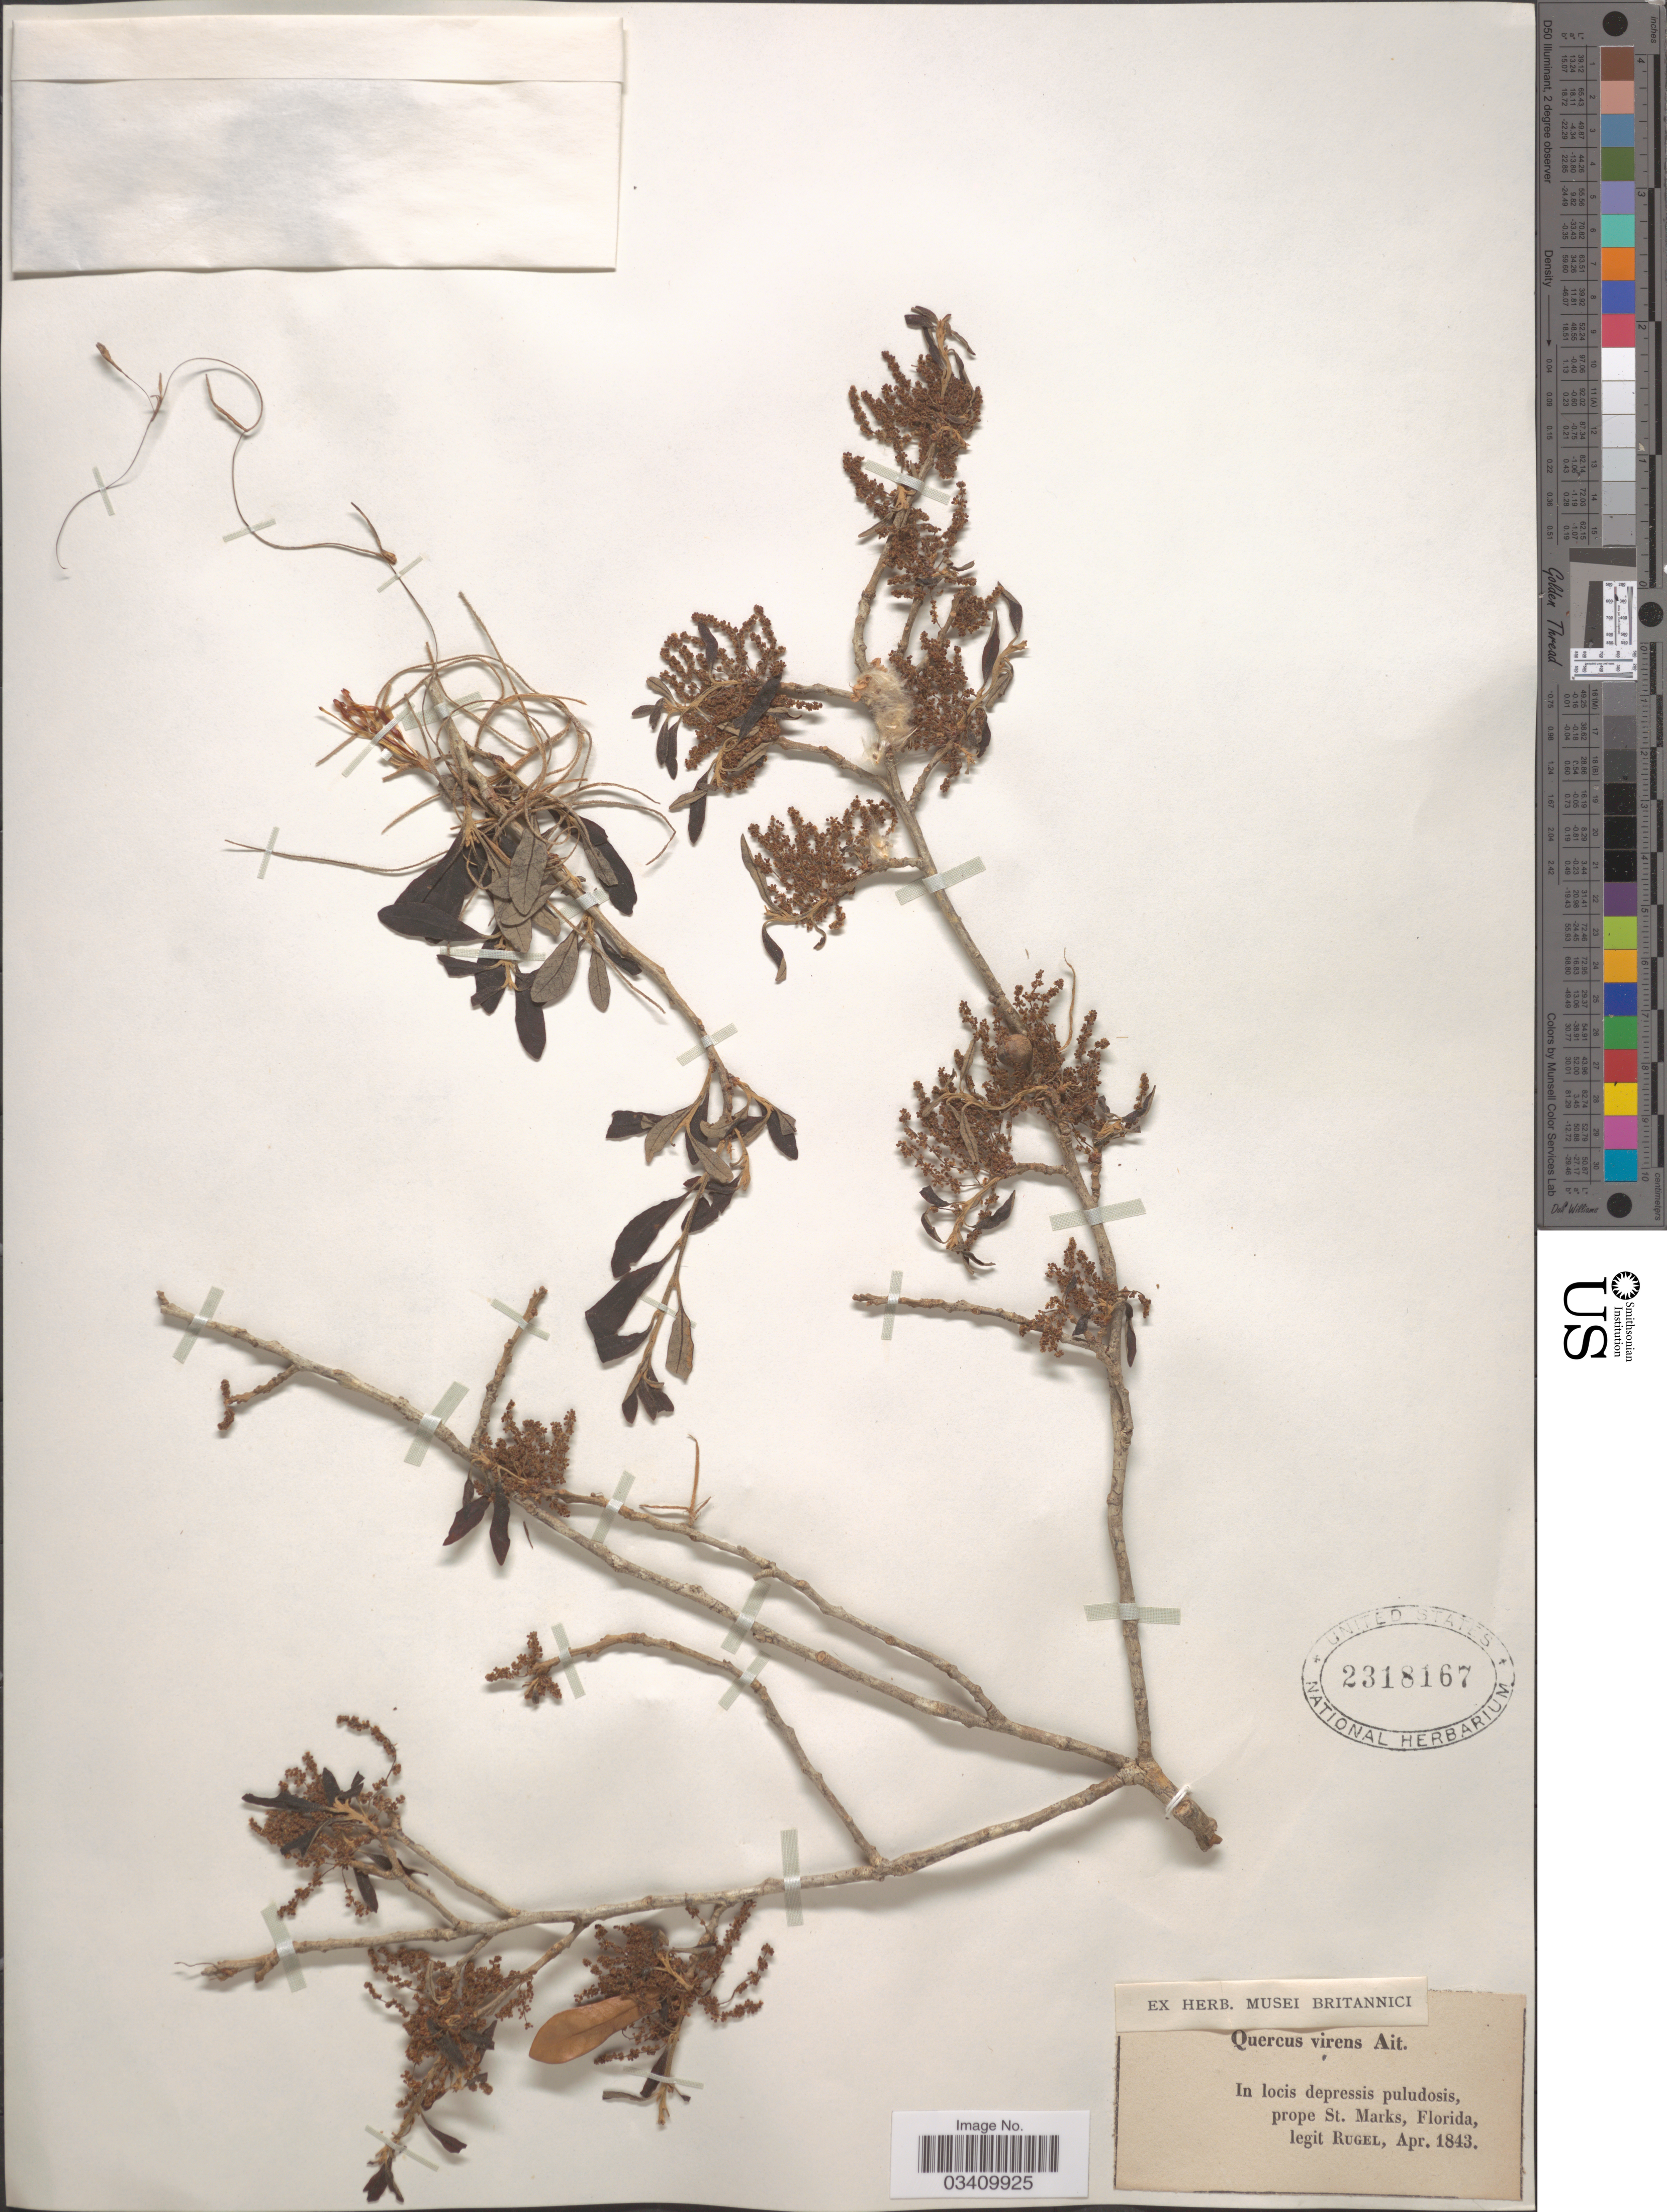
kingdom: Plantae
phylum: Tracheophyta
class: Magnoliopsida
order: Fagales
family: Fagaceae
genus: Quercus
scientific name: Quercus sp.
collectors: Rugel, --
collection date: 1843-04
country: United States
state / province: Florida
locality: Prope St. Marks.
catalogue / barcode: US 2318167